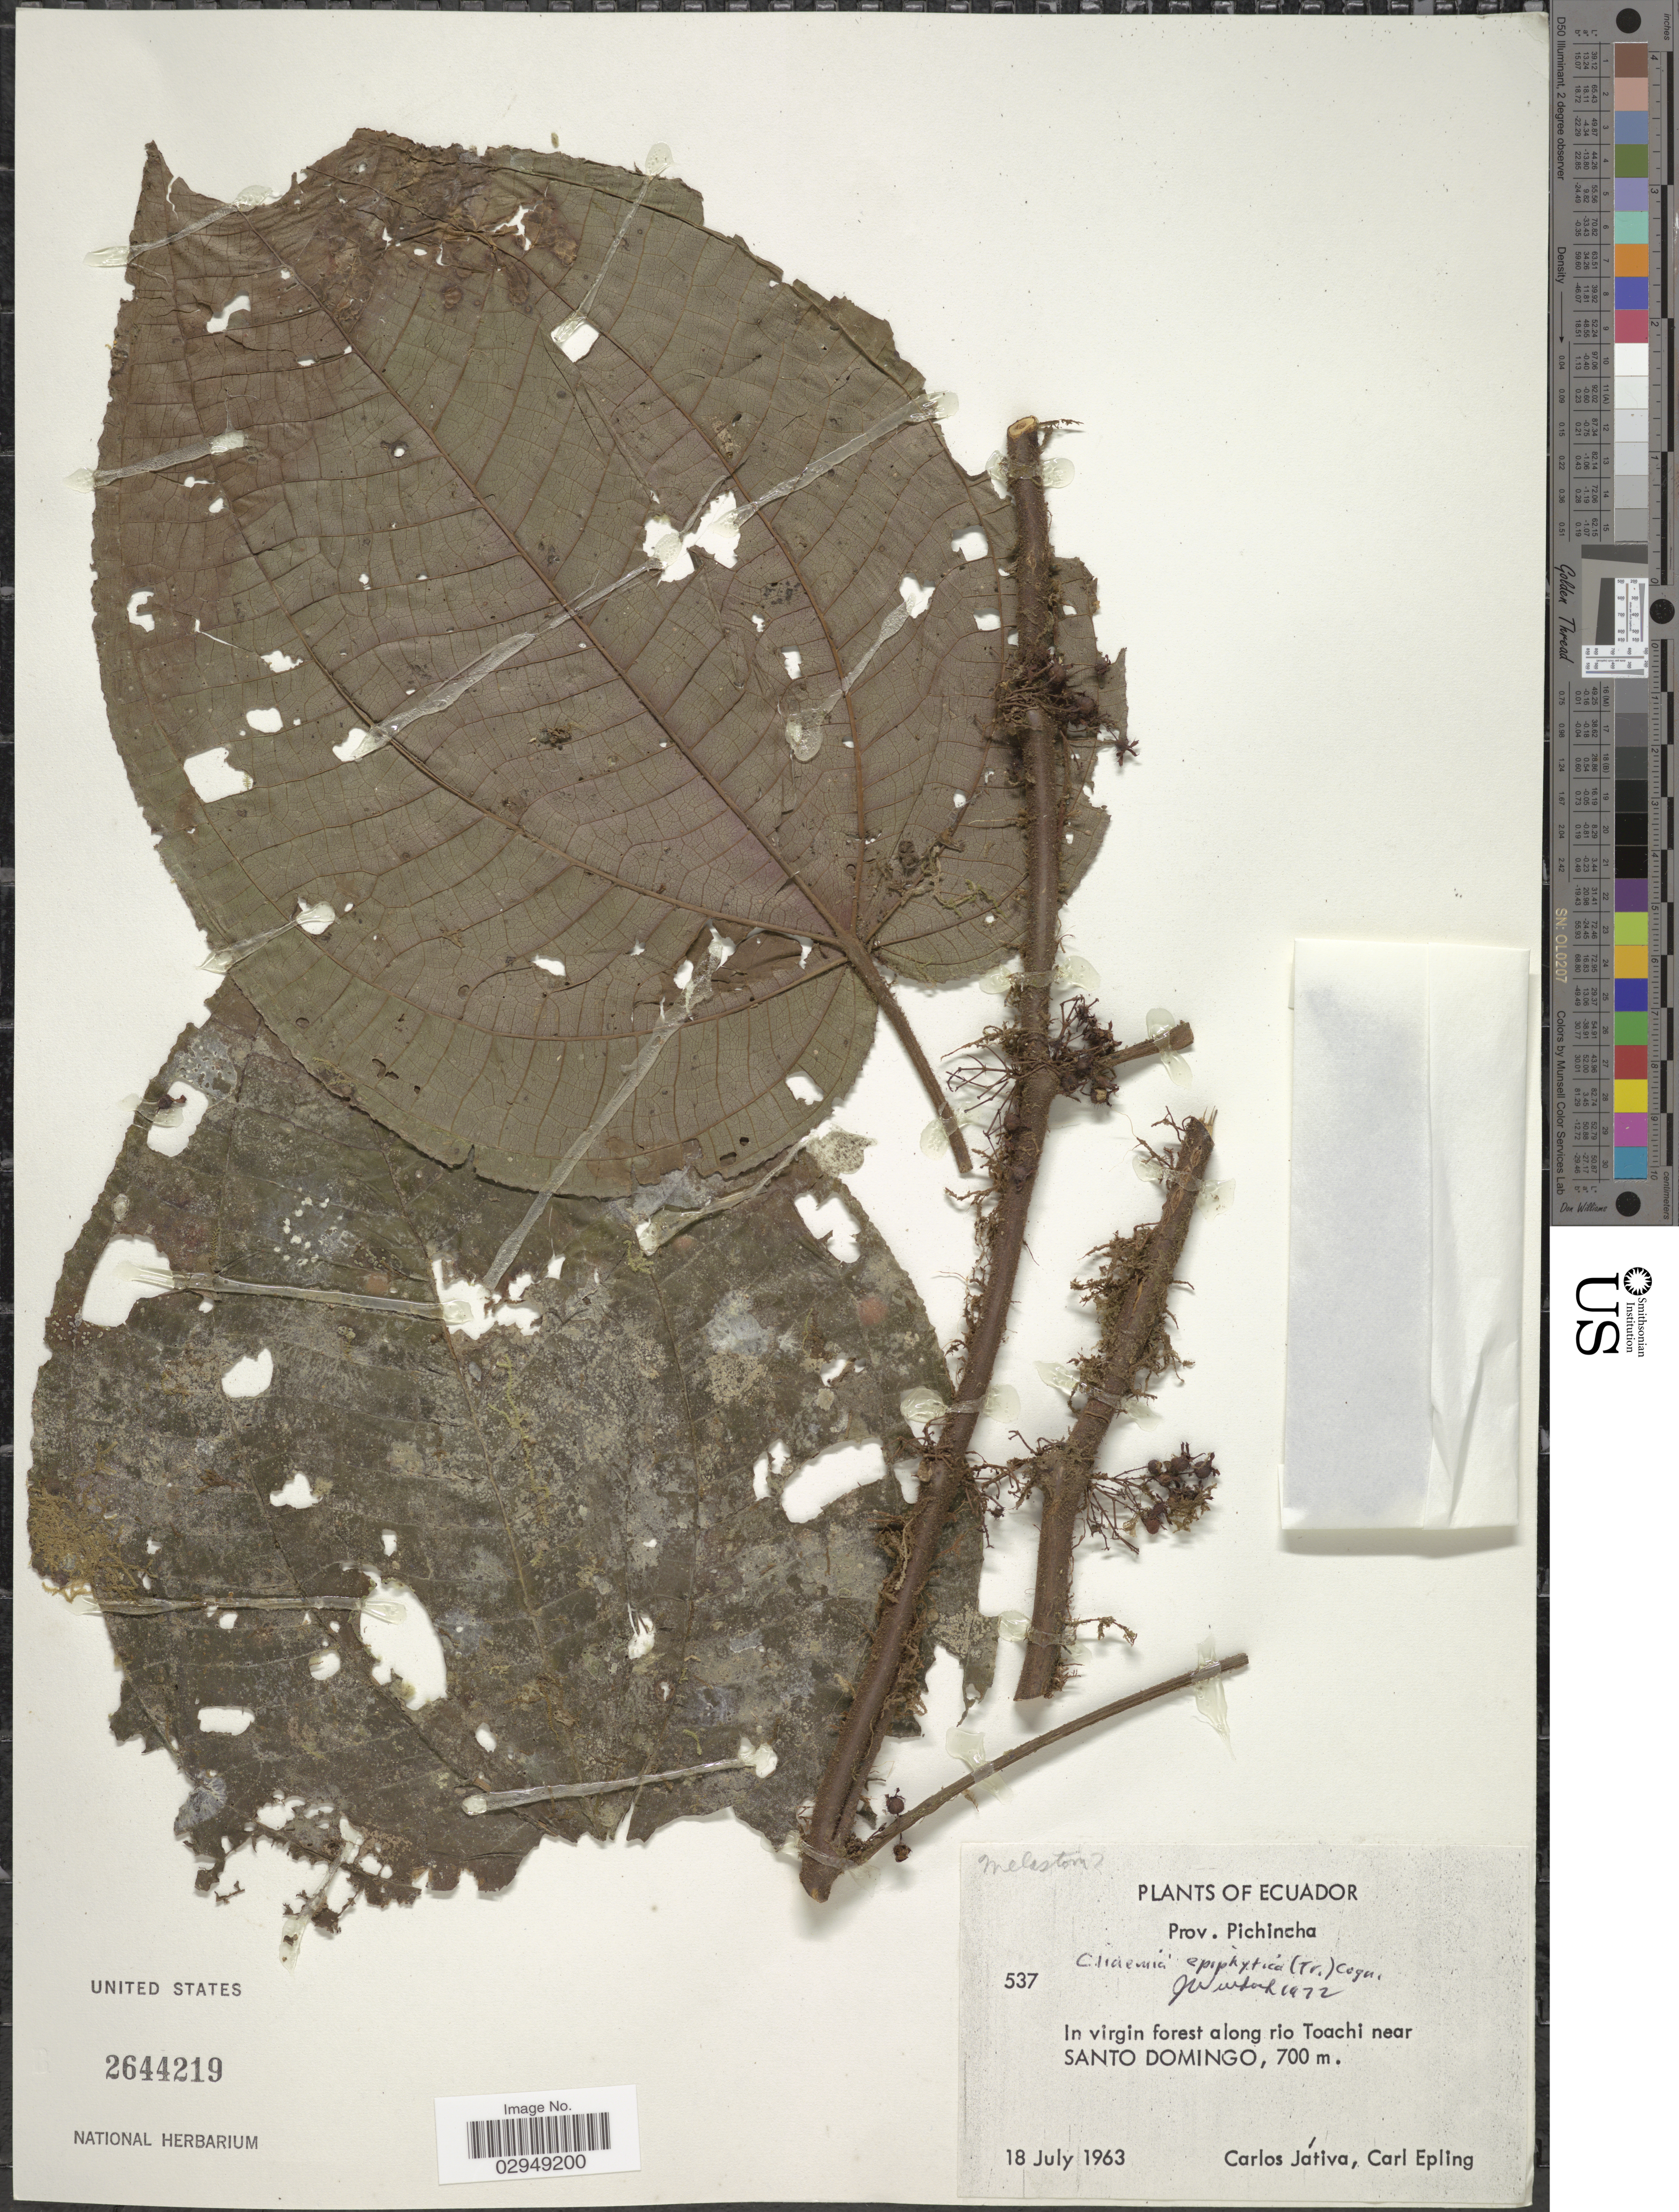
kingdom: Plantae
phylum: Tracheophyta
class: Magnoliopsida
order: Myrtales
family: Melastomataceae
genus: Clidemia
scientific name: Clidemia epiphytica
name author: (Triana) Cogn.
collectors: C. D. Játiva & C. C. Epling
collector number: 537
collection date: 1963-07-18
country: Ecuador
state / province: Pichincha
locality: In virgin forest along rio Toachi near Santo Domingo.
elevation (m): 700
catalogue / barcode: US 2644219